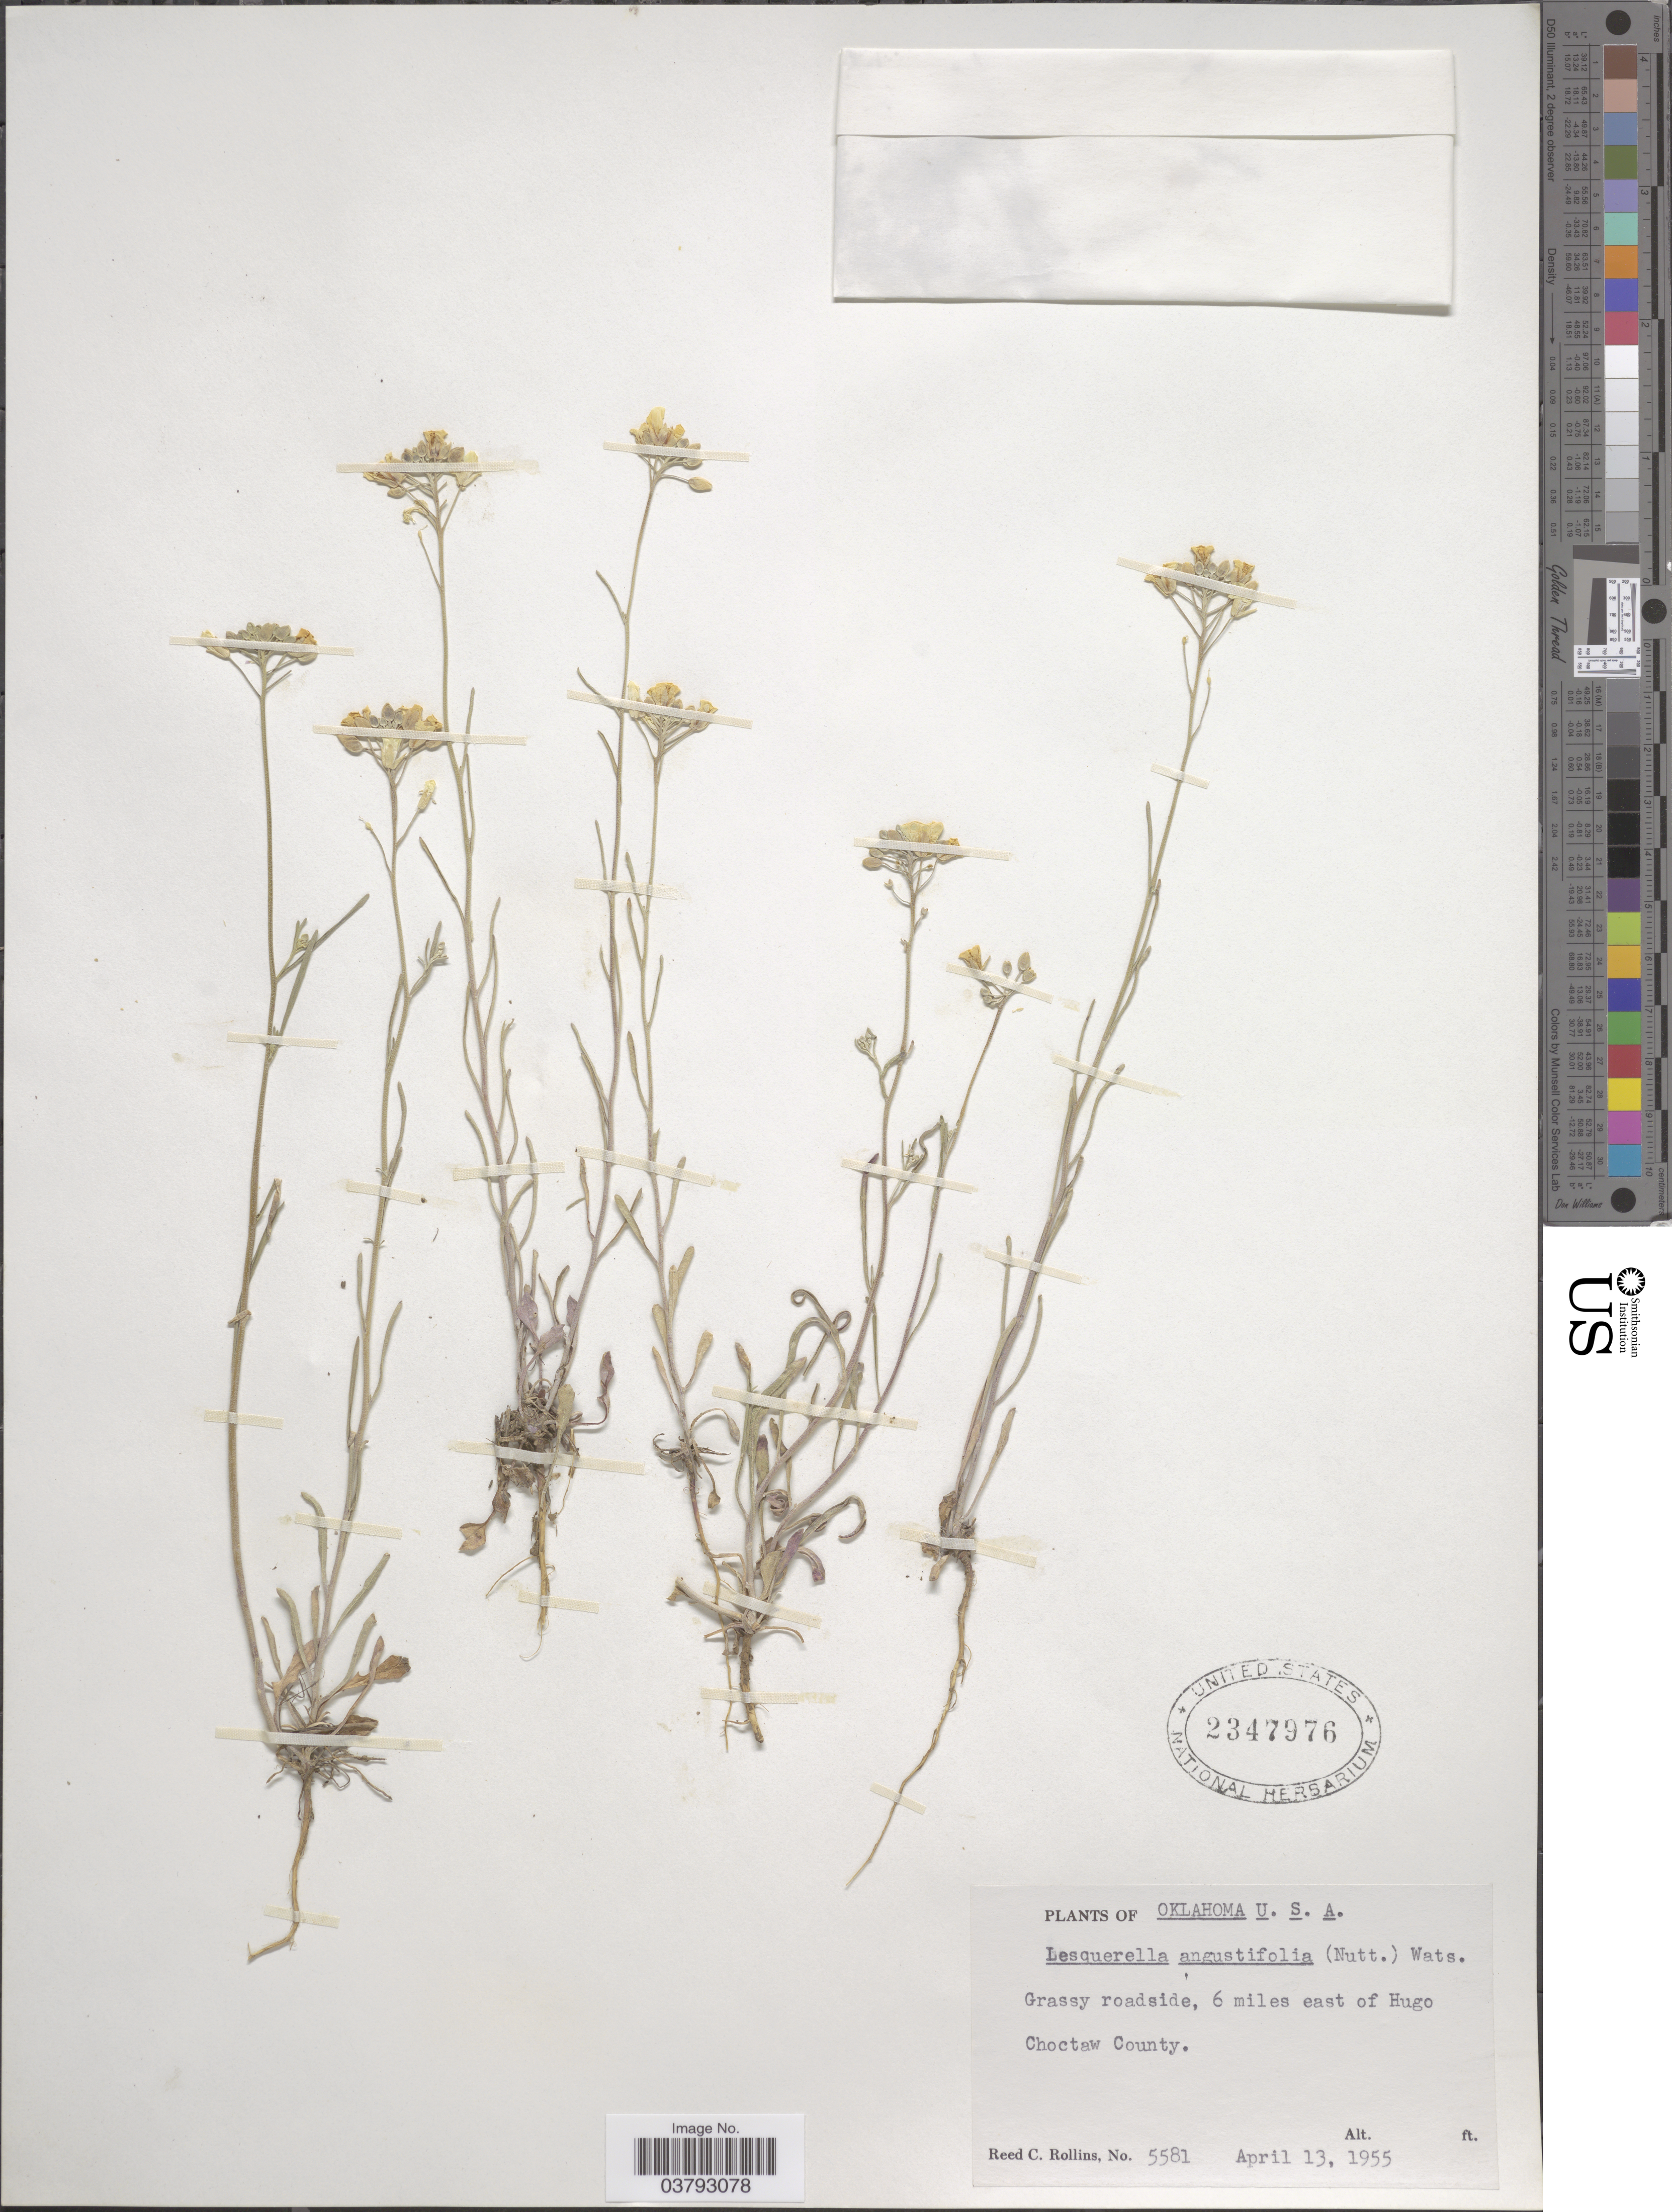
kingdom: Plantae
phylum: Tracheophyta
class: Magnoliopsida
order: Brassicales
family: Brassicaceae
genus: Lesquerella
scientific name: Lesquerella angustifolia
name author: (Nutt. ex Torr. & A. Gray) S. Watson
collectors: R. C. Rollins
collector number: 5581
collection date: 1955-04-13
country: United States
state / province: Oklahoma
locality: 6 miles east of Hugo Choctaw County.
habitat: grassy roadside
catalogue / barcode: US 2347976